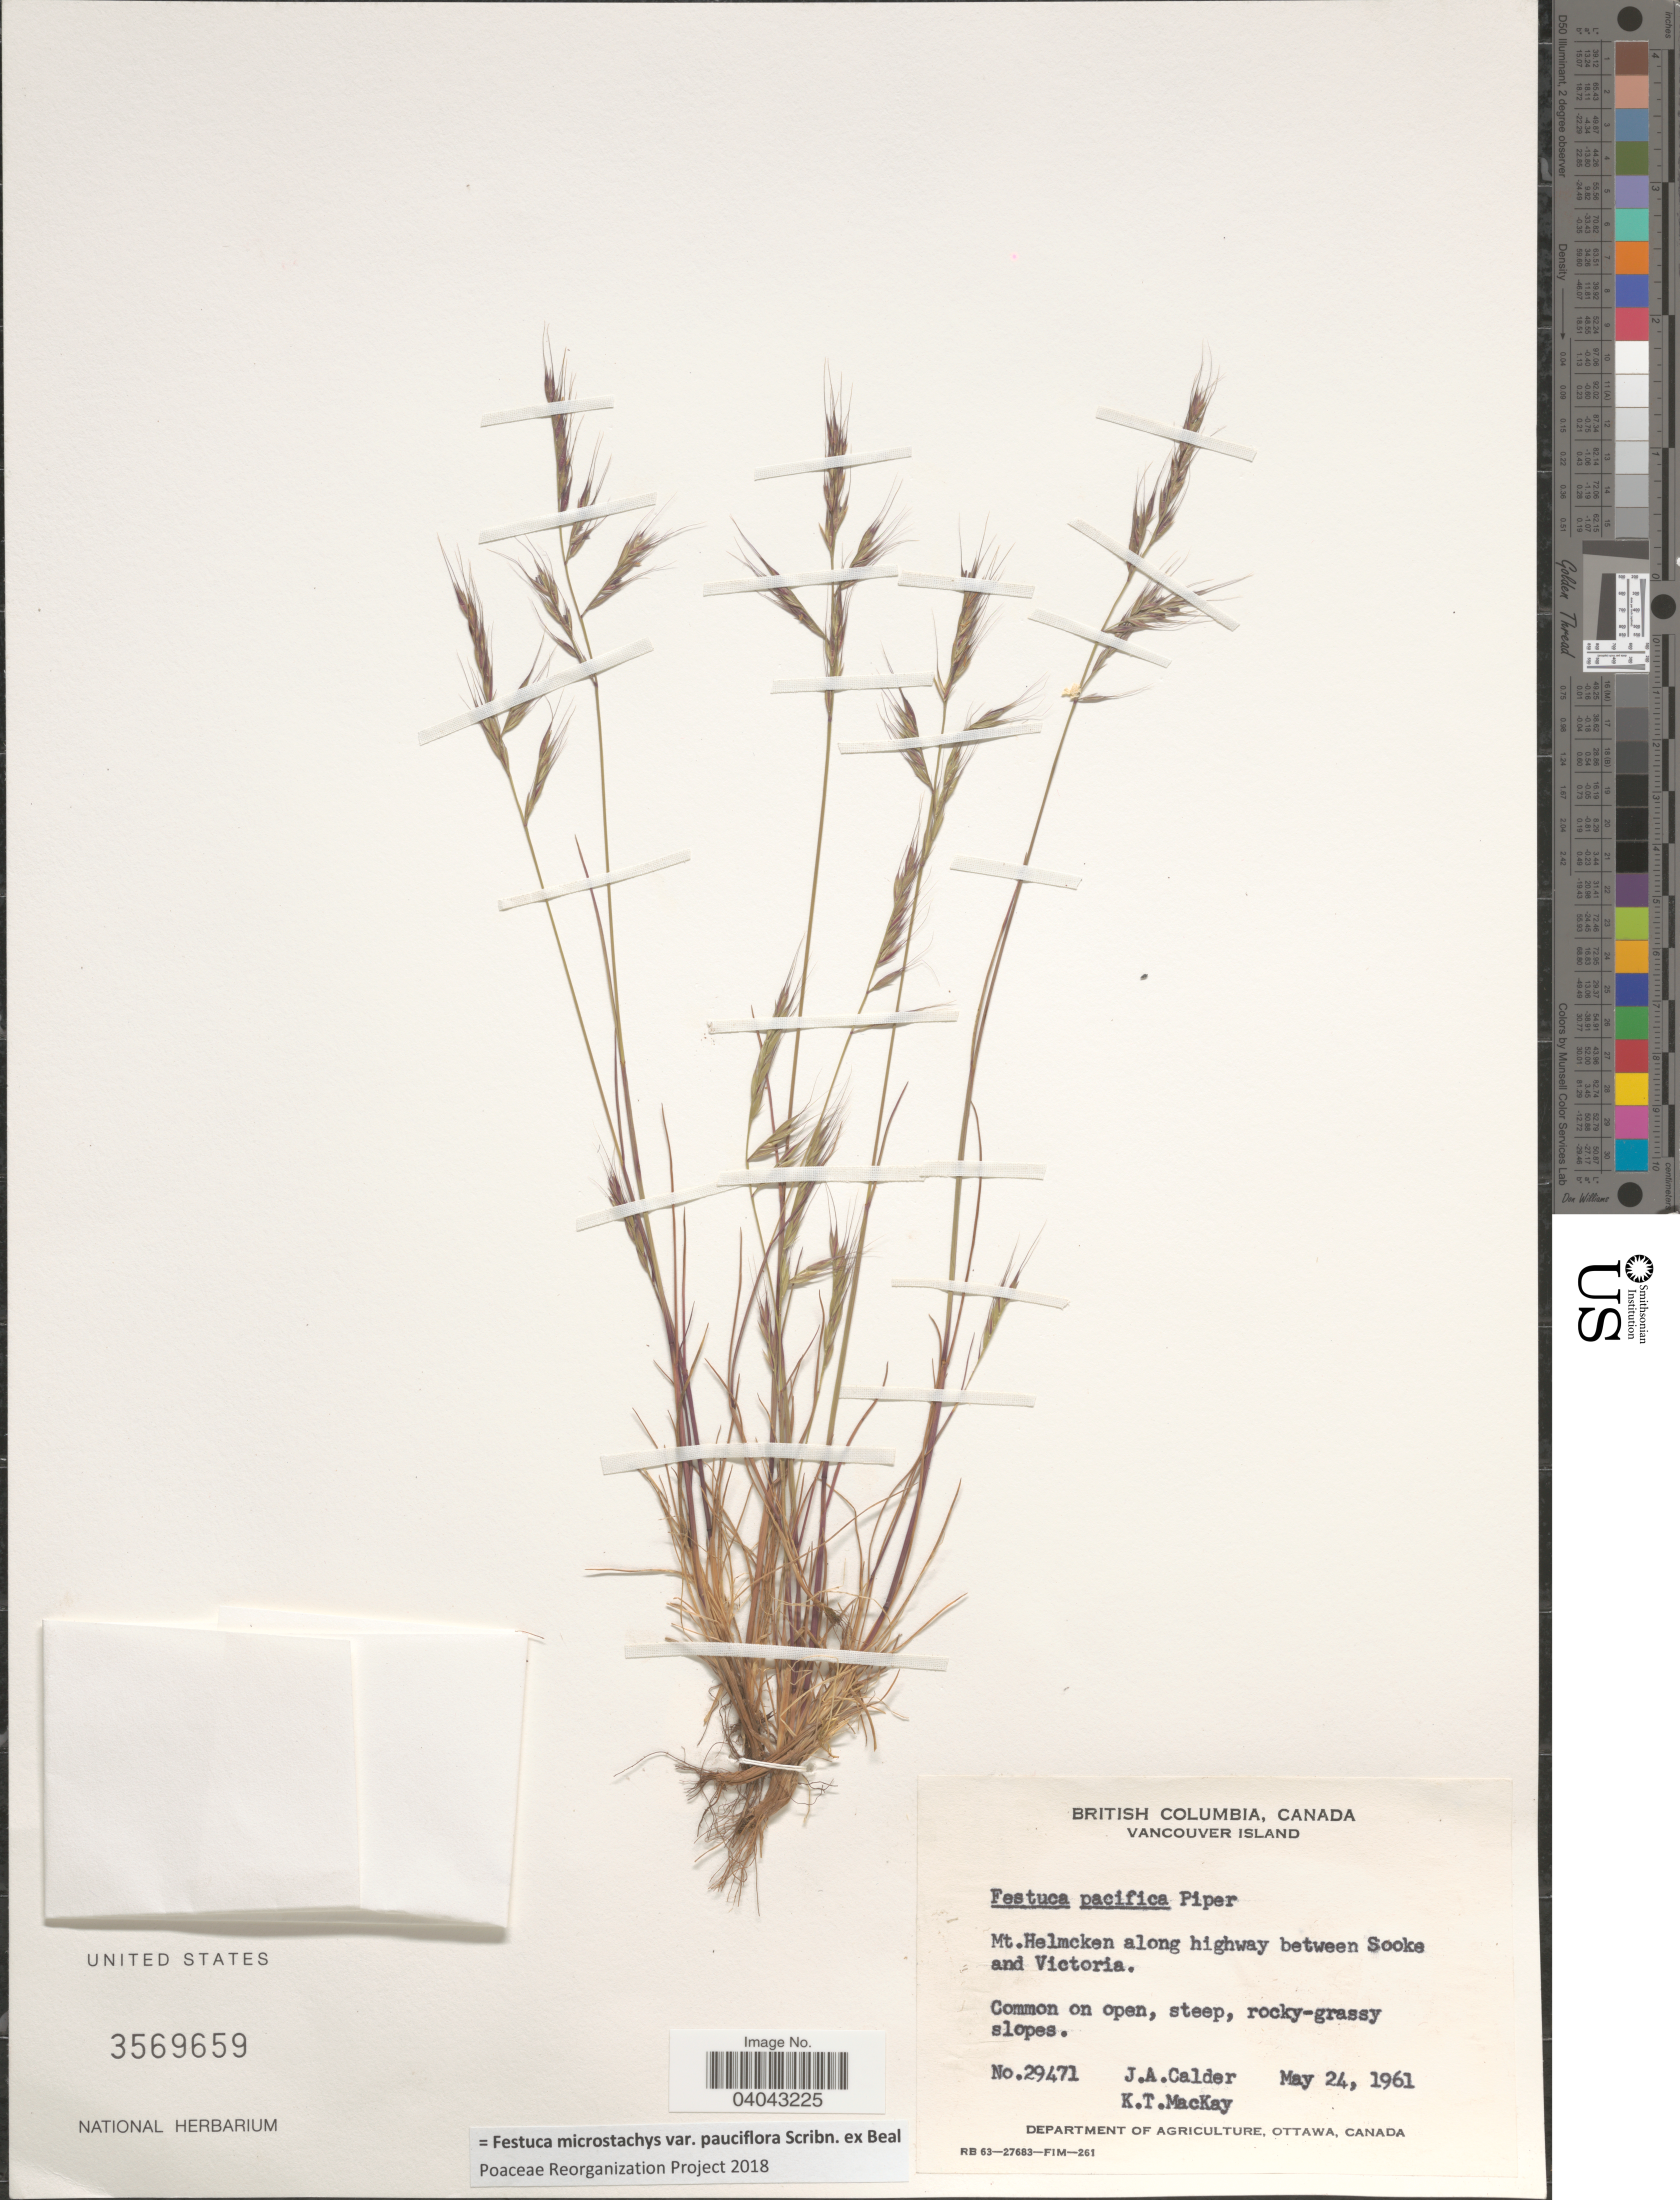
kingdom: Plantae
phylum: Tracheophyta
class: Liliopsida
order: Poales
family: Poaceae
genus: Festuca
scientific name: Festuca microstachys var. pauciflora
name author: Scribn. ex W.J. Beal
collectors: J. A. Calder & K. T. Mackay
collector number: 29471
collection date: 1961-05-24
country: Canada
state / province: British Columbia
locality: Vancouver Island. Mt. Helmcken along highway between Sooka and Victoria.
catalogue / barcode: US 3569659